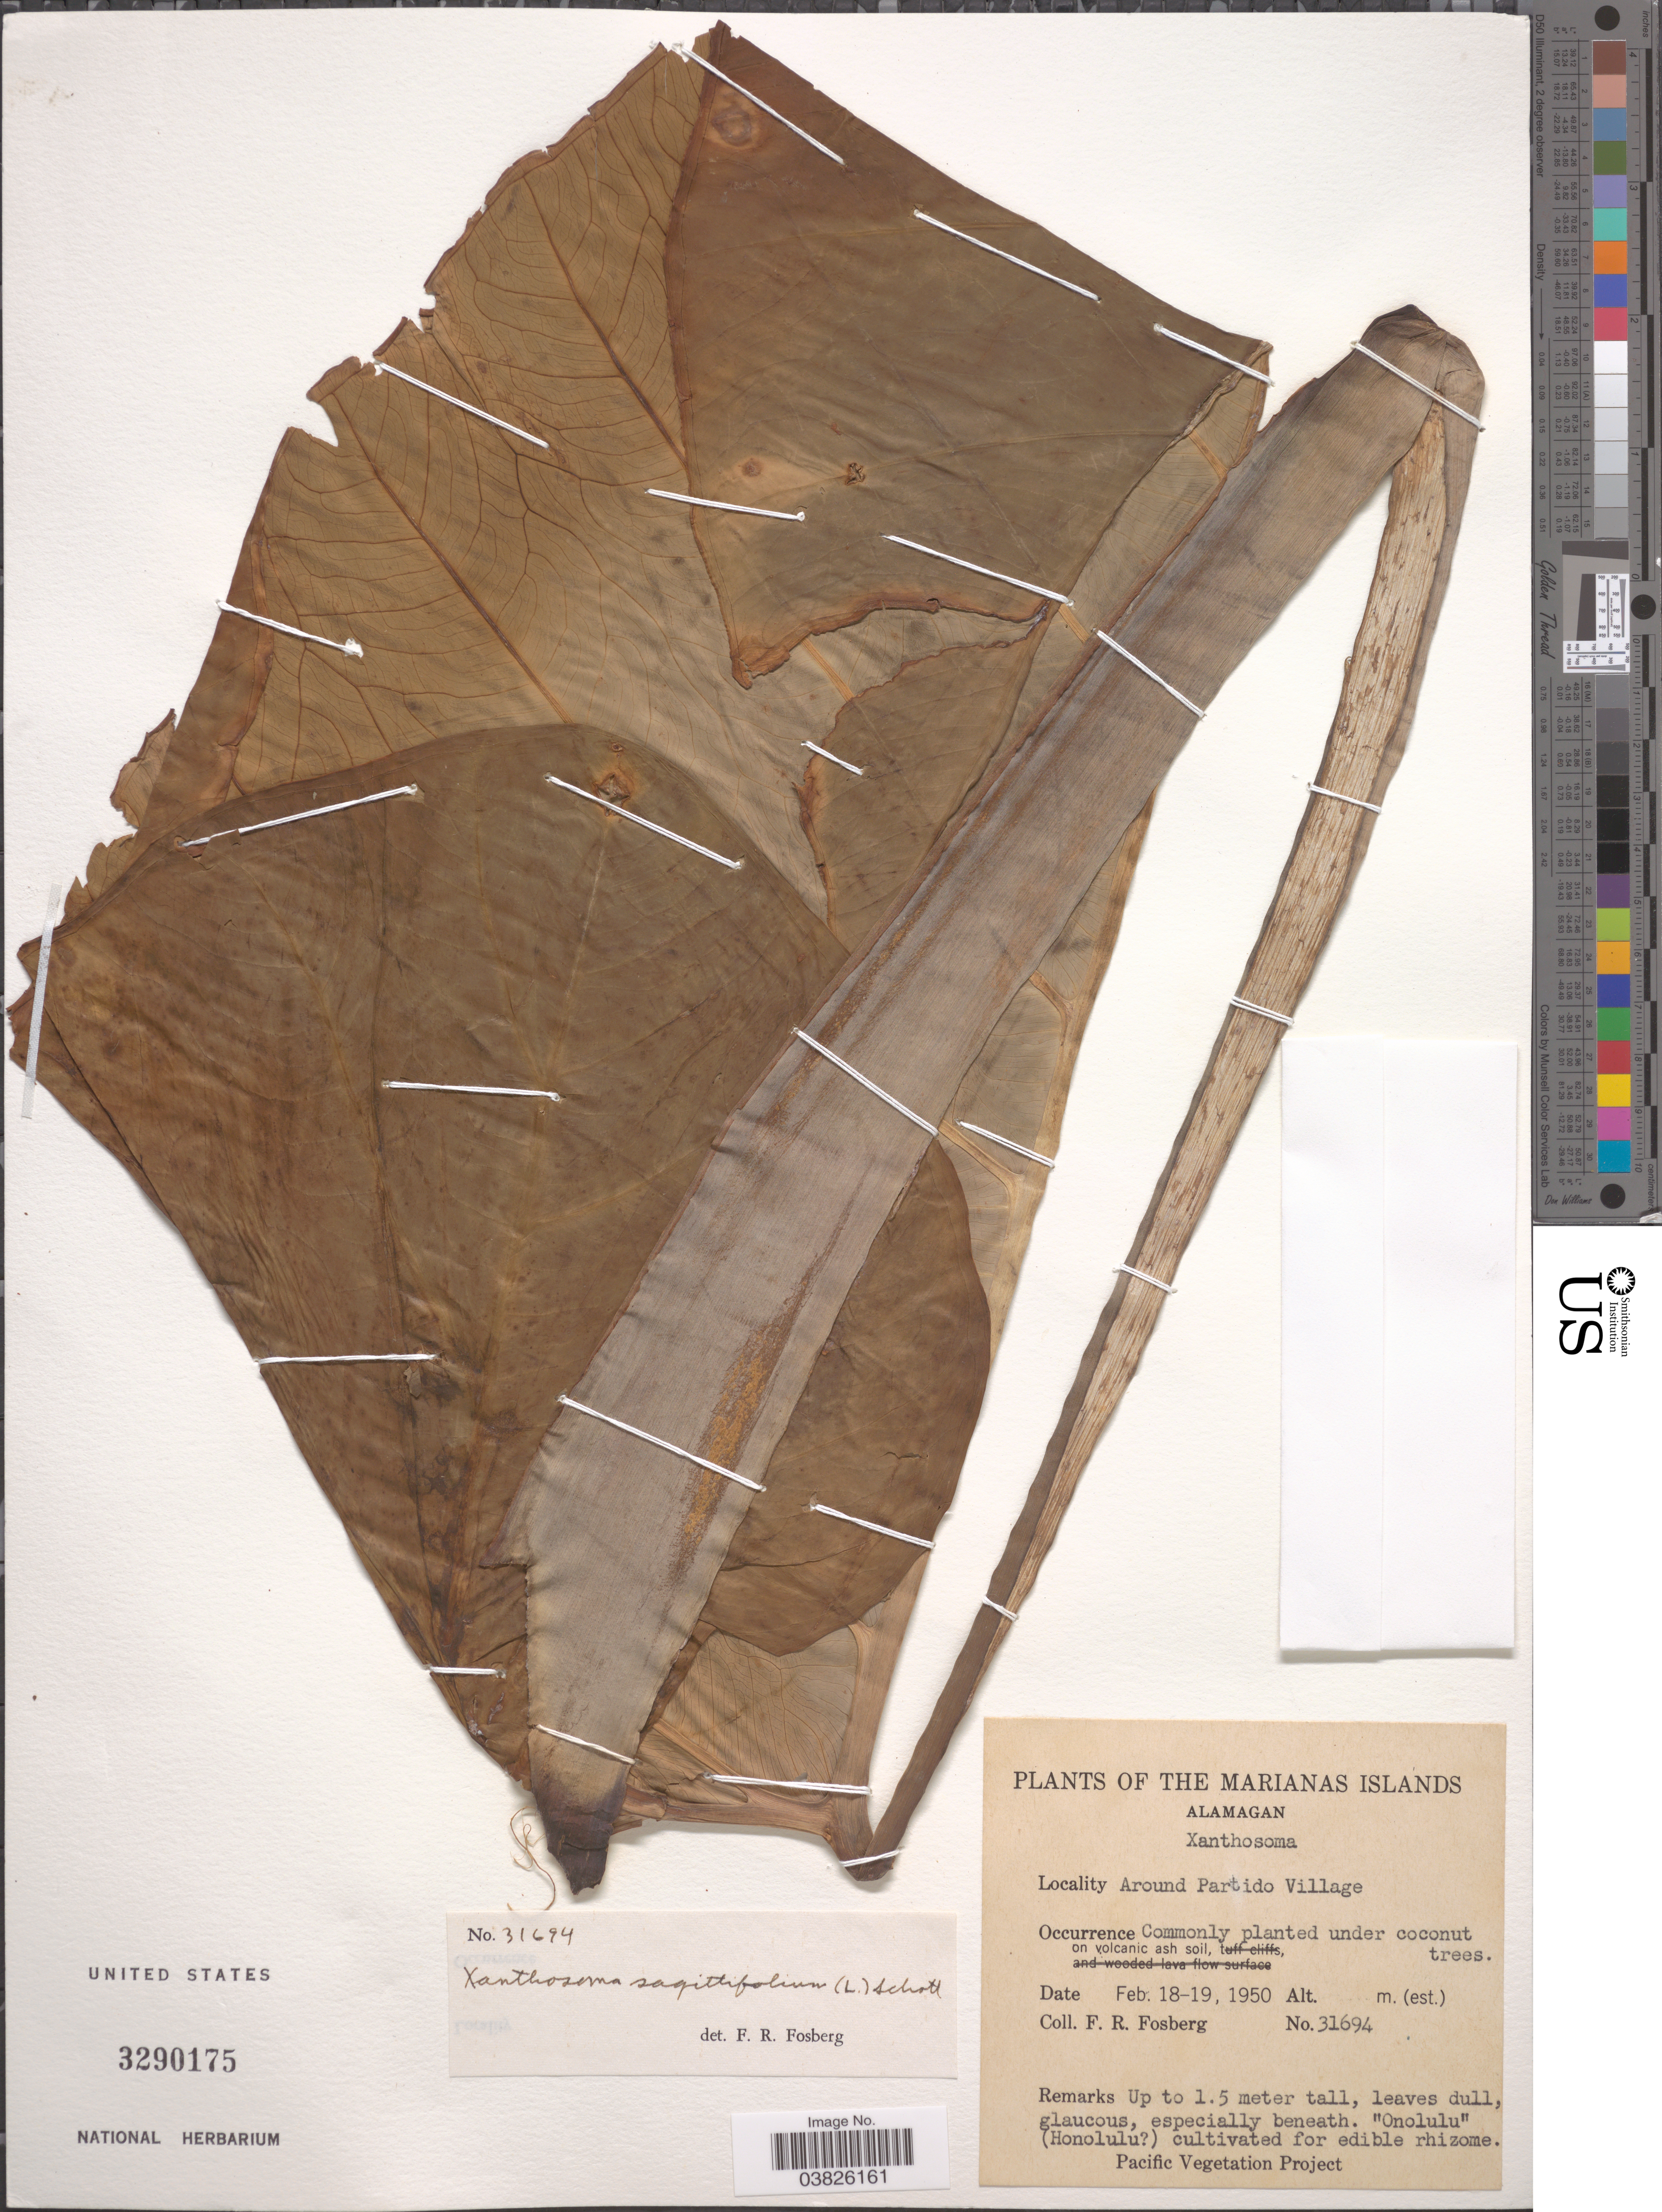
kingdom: Plantae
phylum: Tracheophyta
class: Liliopsida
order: Alismatales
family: Araceae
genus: Xanthosoma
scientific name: Xanthosoma sagittifolium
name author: (L.) Schott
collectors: F. R. Fosberg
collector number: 31694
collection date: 1950-02-18/1950-02-19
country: Northern Mariana Islands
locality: The Marianas Islands. Alamagan. Around Partido Village.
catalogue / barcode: US 3290175